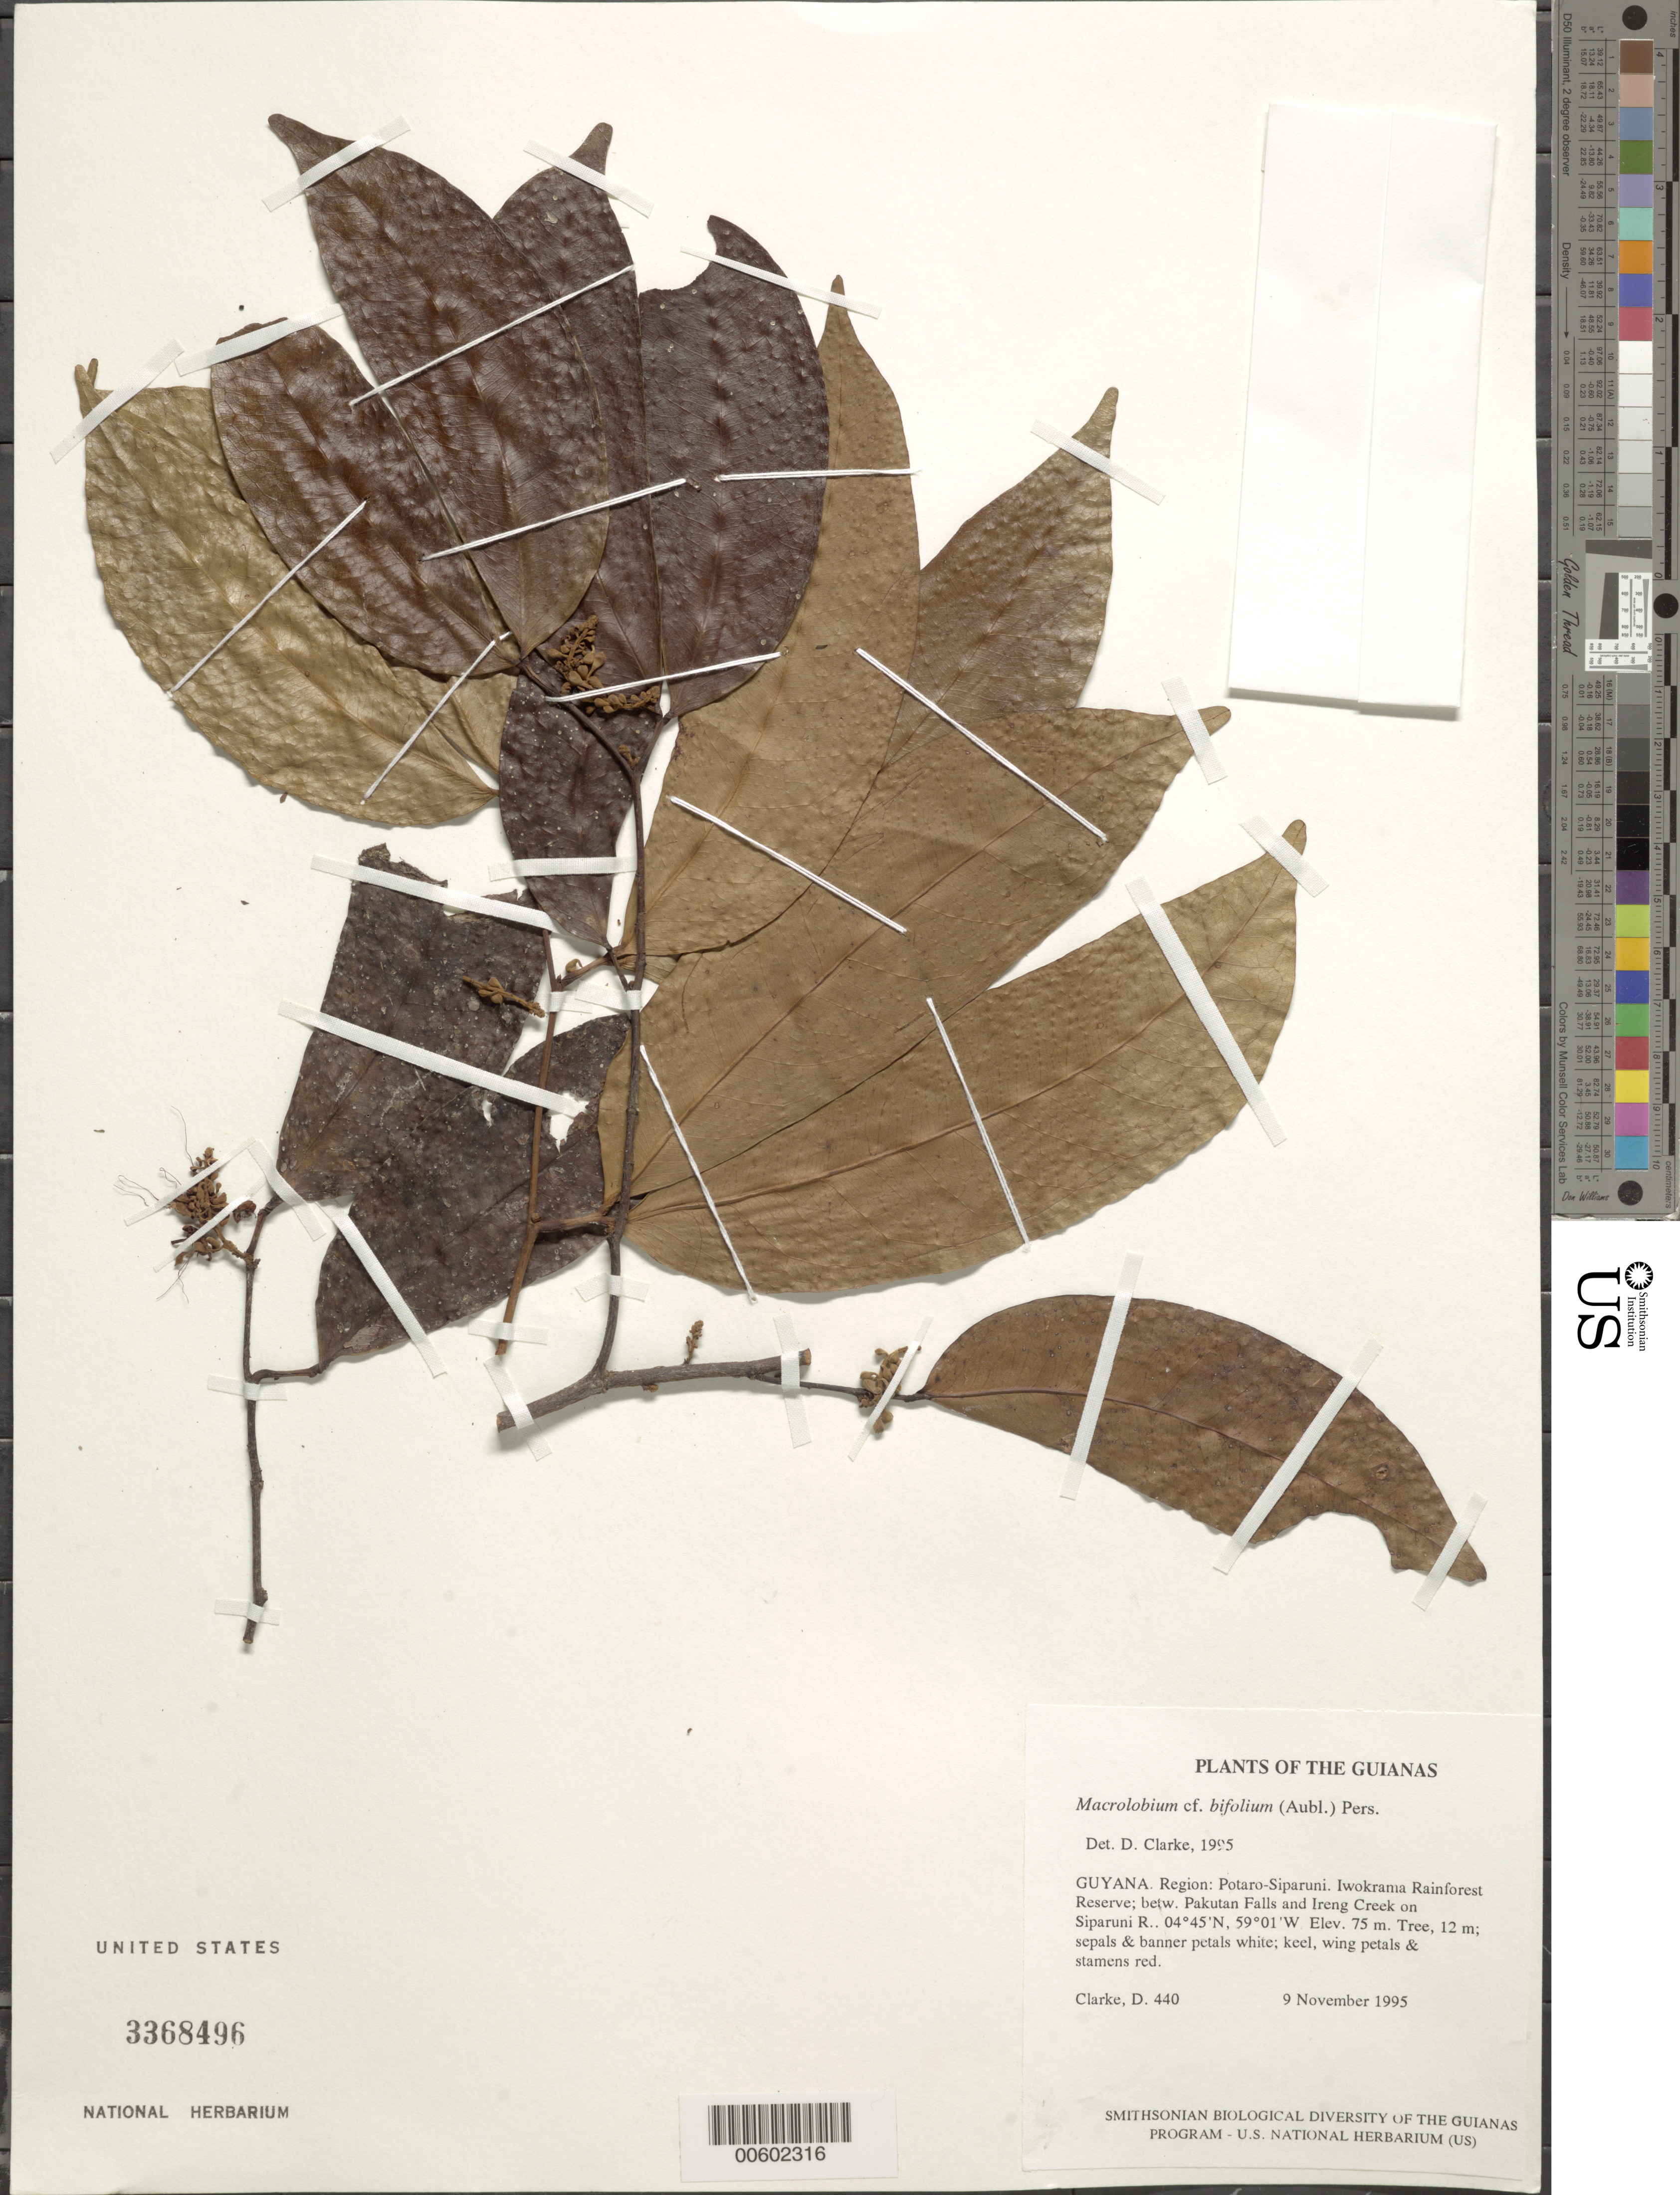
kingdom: Plantae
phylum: Tracheophyta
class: Magnoliopsida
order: Fabales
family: Fabaceae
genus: Macrolobium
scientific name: Macrolobium bifolium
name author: (Aubl.) Pers.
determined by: Trujillo, A. M.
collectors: H. D. Clarke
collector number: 440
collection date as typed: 9 November 1995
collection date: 1995-11-09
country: Guyana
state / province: Potaro-Siparuni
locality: Iwokrama Rainforest Reserve; betw. Pakutau Falls and Ireng Creek on Siparuni R.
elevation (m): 75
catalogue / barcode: US 3368496